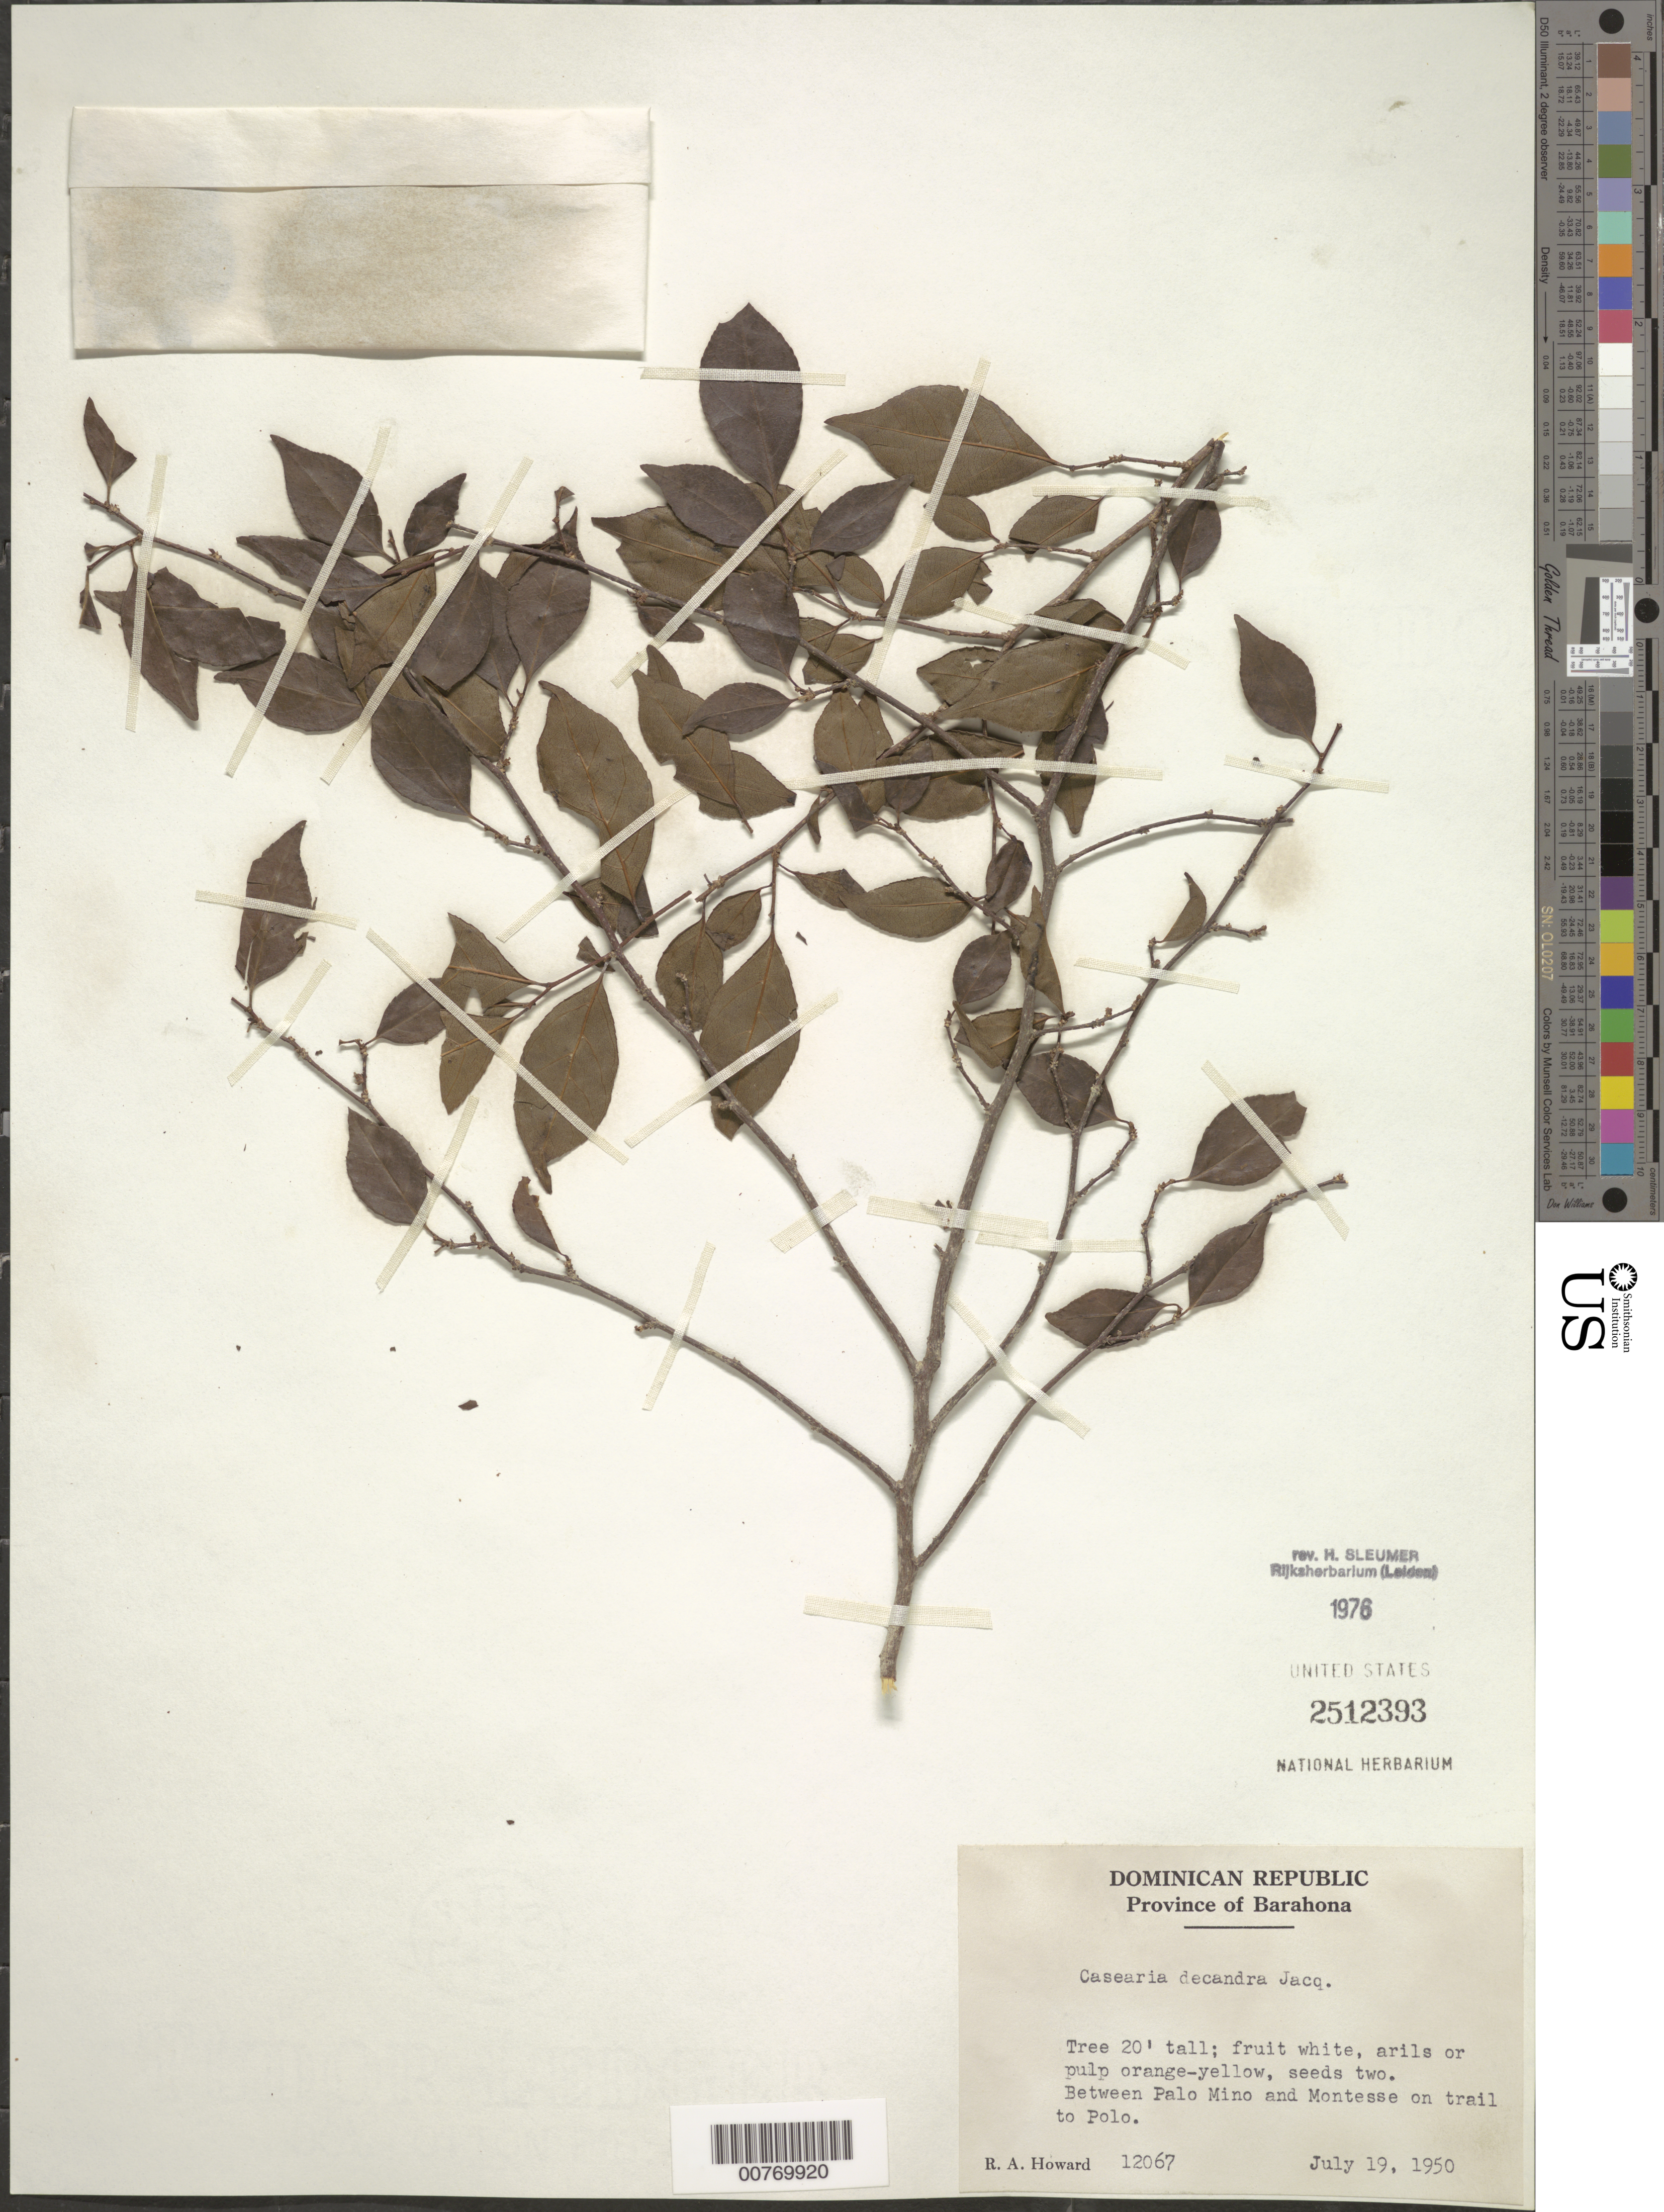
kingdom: Plantae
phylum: Tracheophyta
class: Magnoliopsida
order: Malpighiales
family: Salicaceae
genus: Casearia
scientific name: Casearia decandra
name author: Jacq.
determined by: Sleumer, H. O.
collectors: R. A. Howard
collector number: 12067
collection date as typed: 19 Jul 1950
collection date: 1950-07-19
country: Dominican Republic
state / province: Barahona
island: Hispaniola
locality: Between Palo Mino and Montesse.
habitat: On trail to Polo.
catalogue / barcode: US 2512393